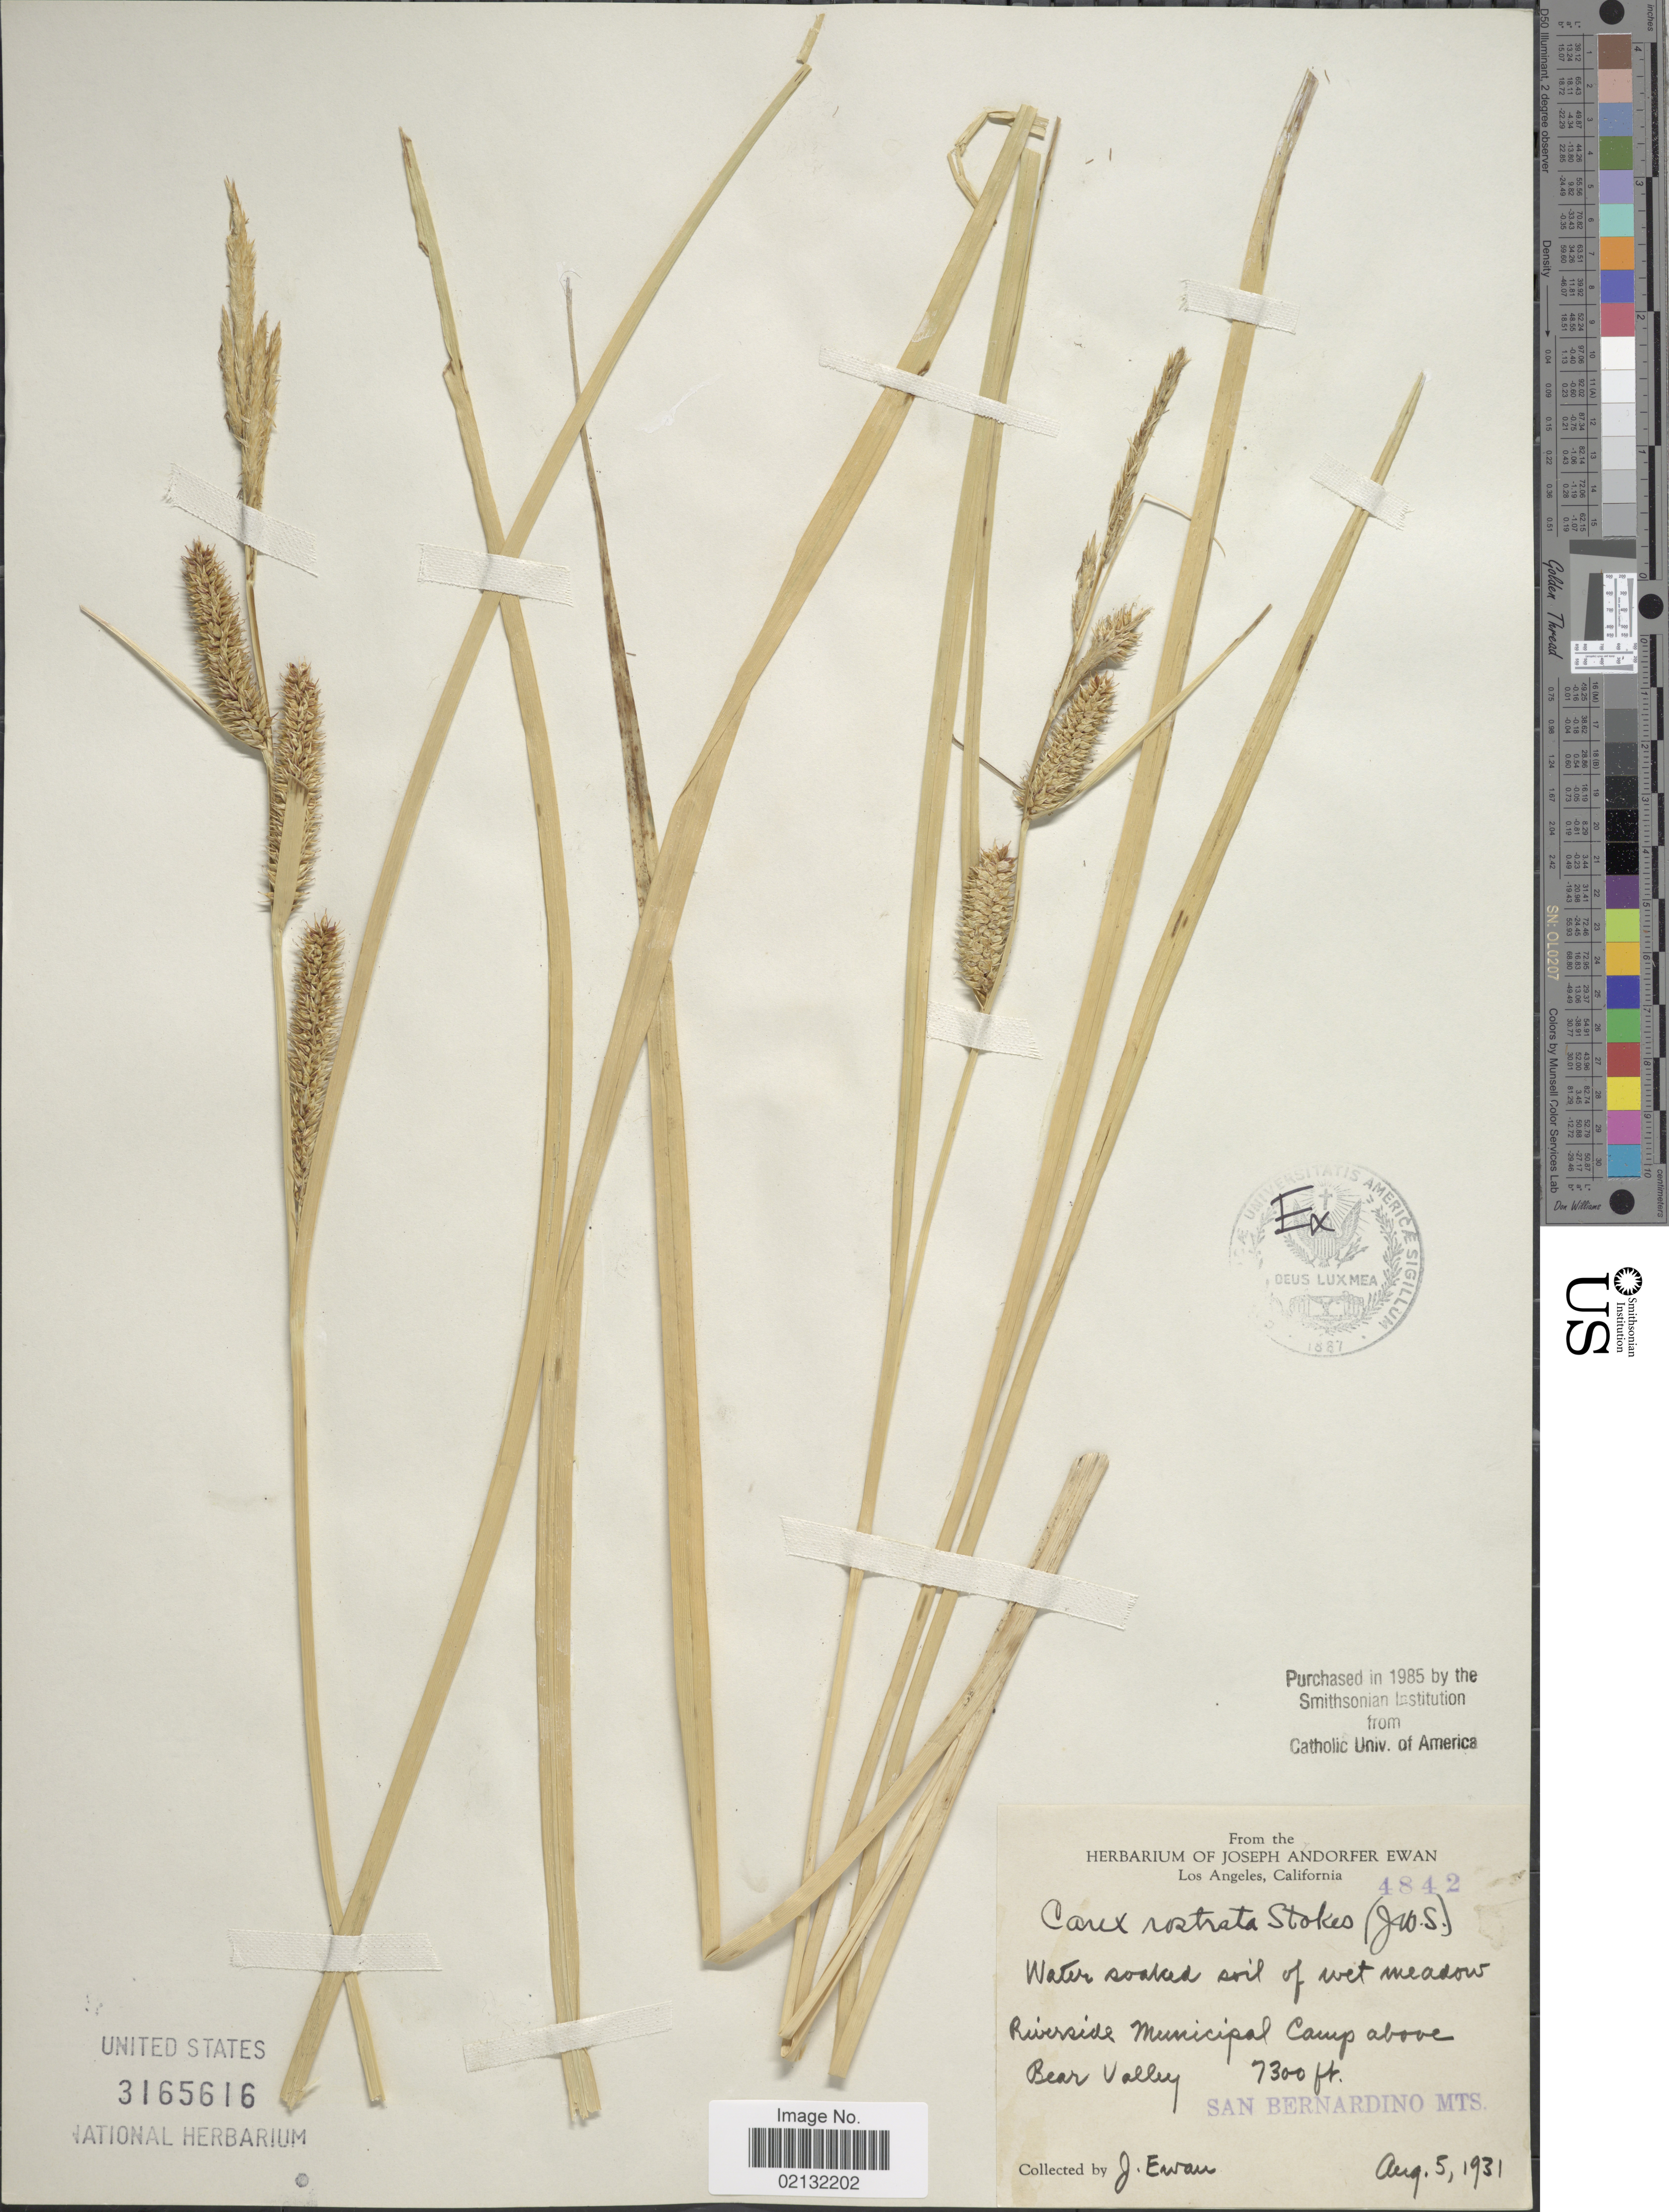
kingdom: Plantae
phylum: Tracheophyta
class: Liliopsida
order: Poales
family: Cyperaceae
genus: Carex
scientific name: Carex rostrata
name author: Stokes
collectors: J. A. Ewan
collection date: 1931-08-05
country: United States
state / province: California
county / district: San Bernardino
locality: Riverside Municipal Camp above Bear Valley. San Bernardino Mts.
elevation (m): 2225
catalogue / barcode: US 3165616